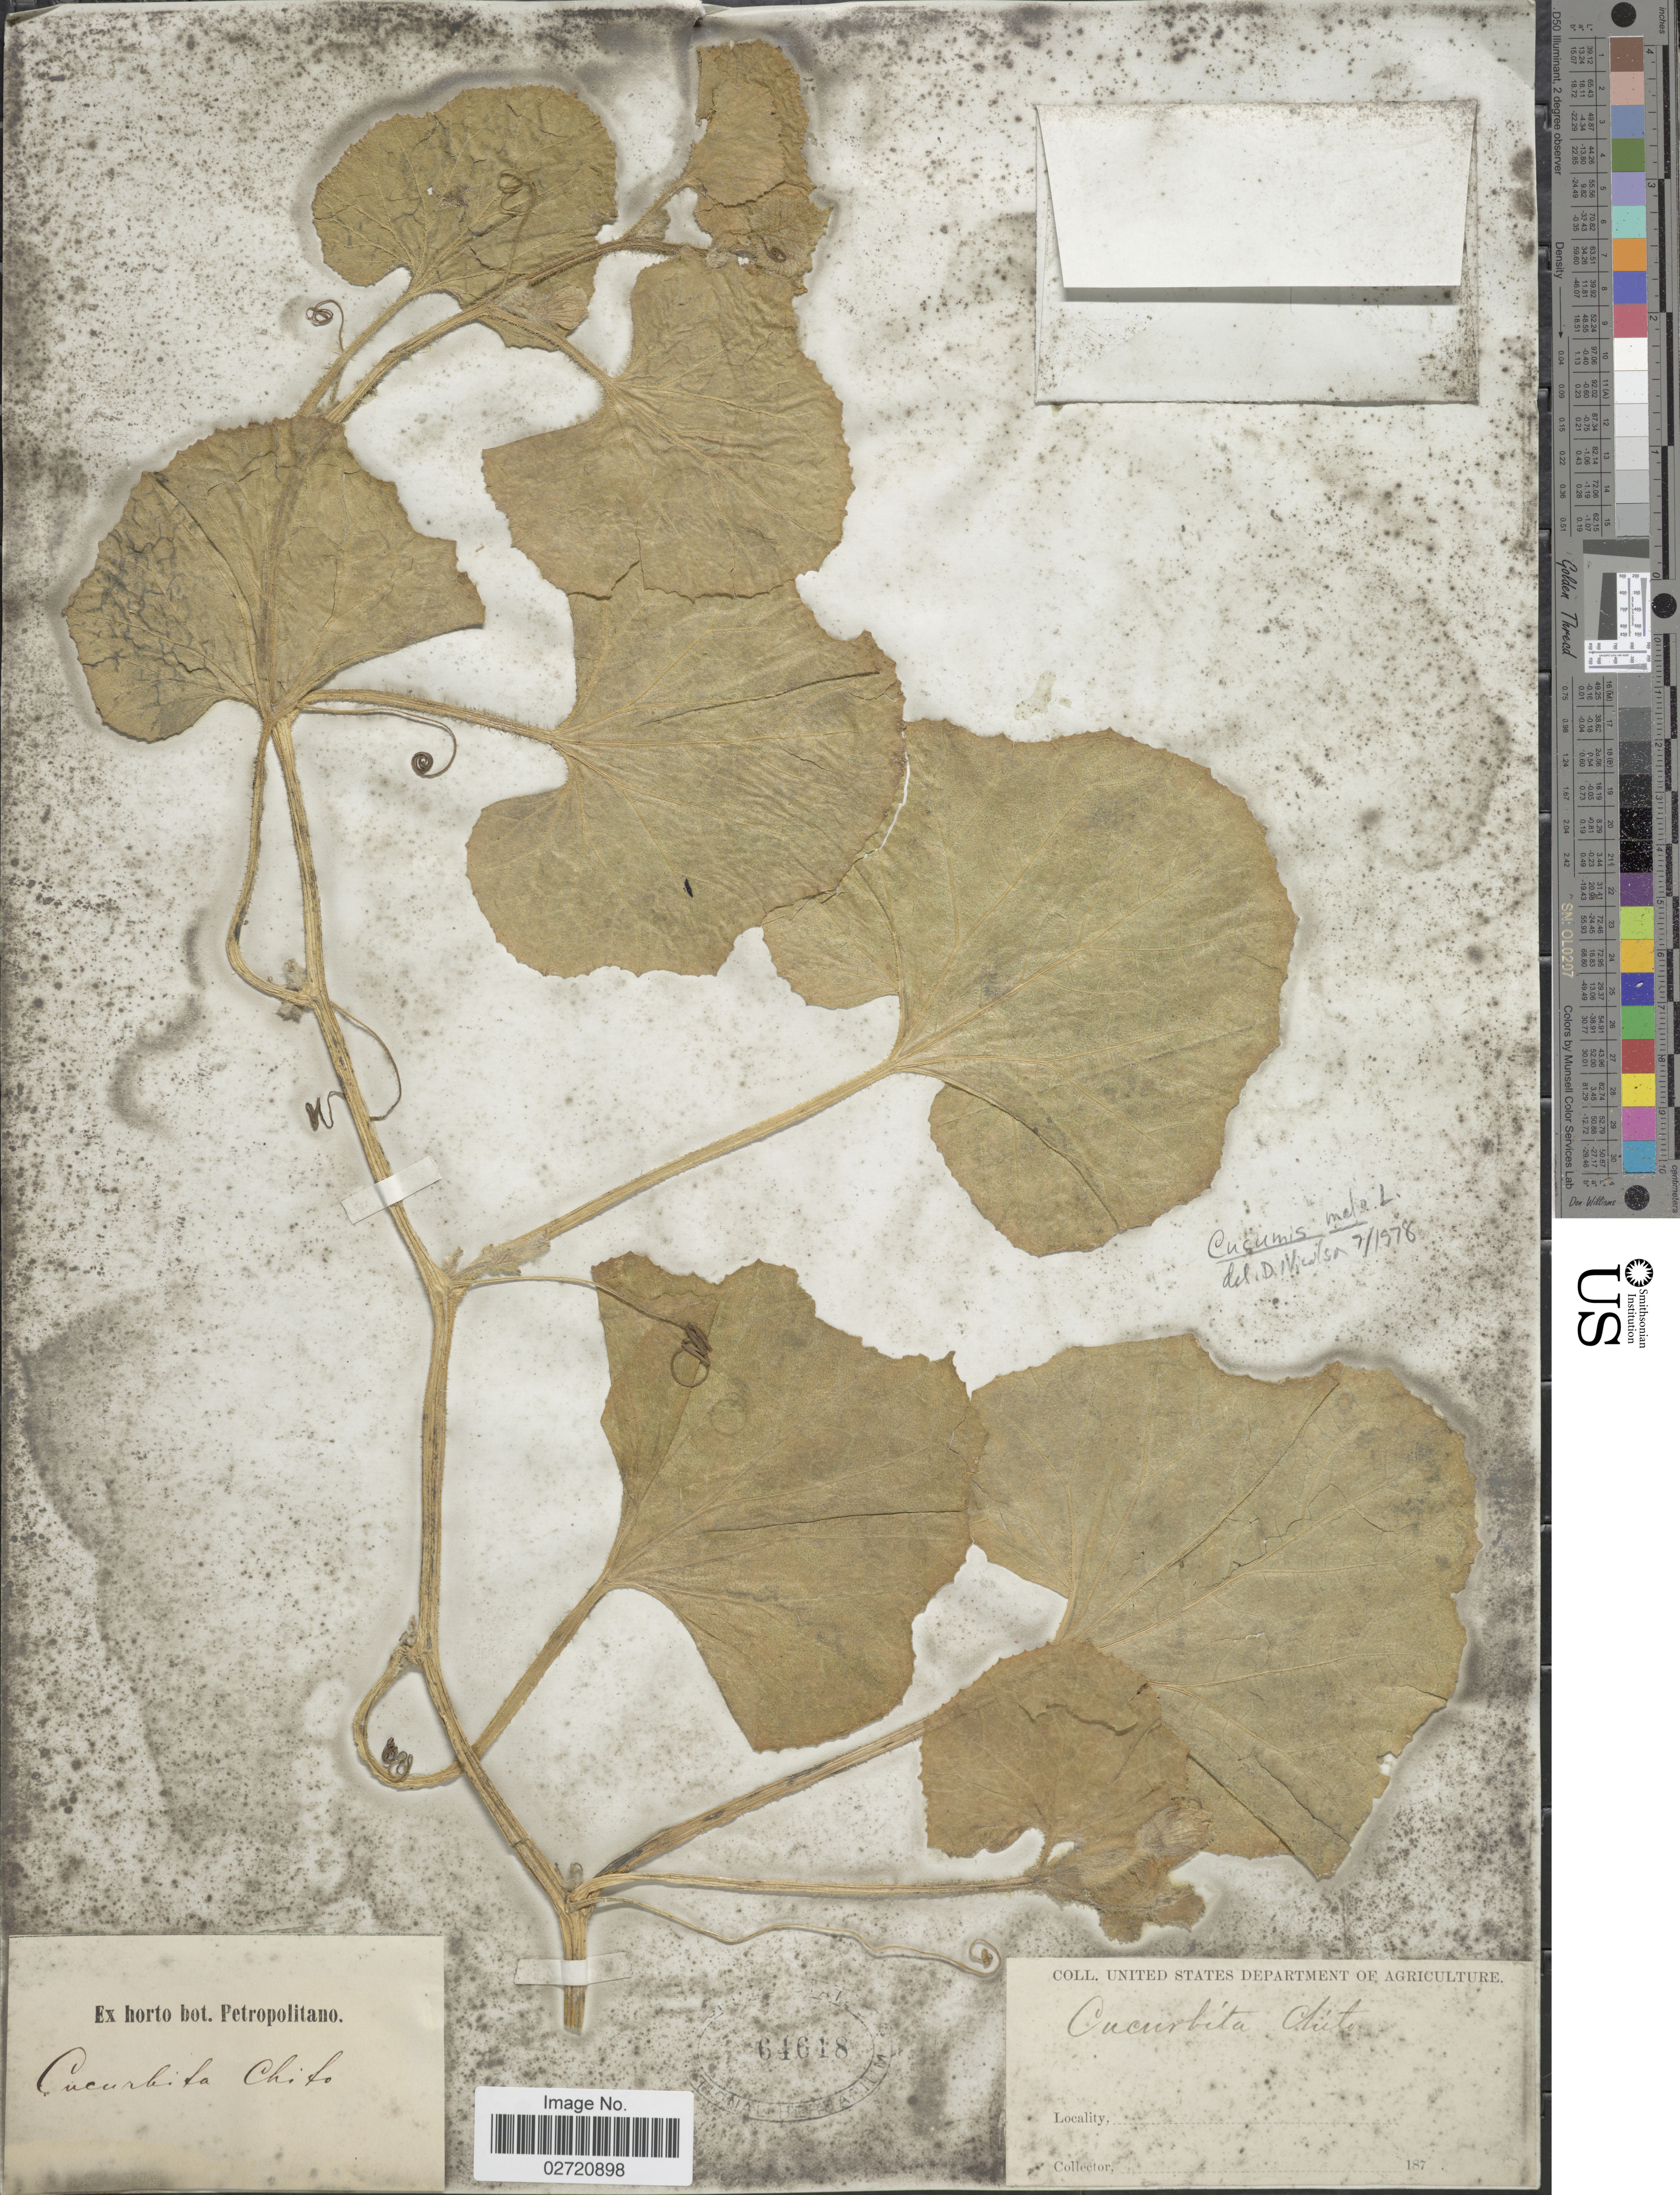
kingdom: Plantae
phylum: Tracheophyta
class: Magnoliopsida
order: Cucurbitales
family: Cucurbitaceae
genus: Cucumis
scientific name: Cucumis melo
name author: L.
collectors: Facchini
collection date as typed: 187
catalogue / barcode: US 64618